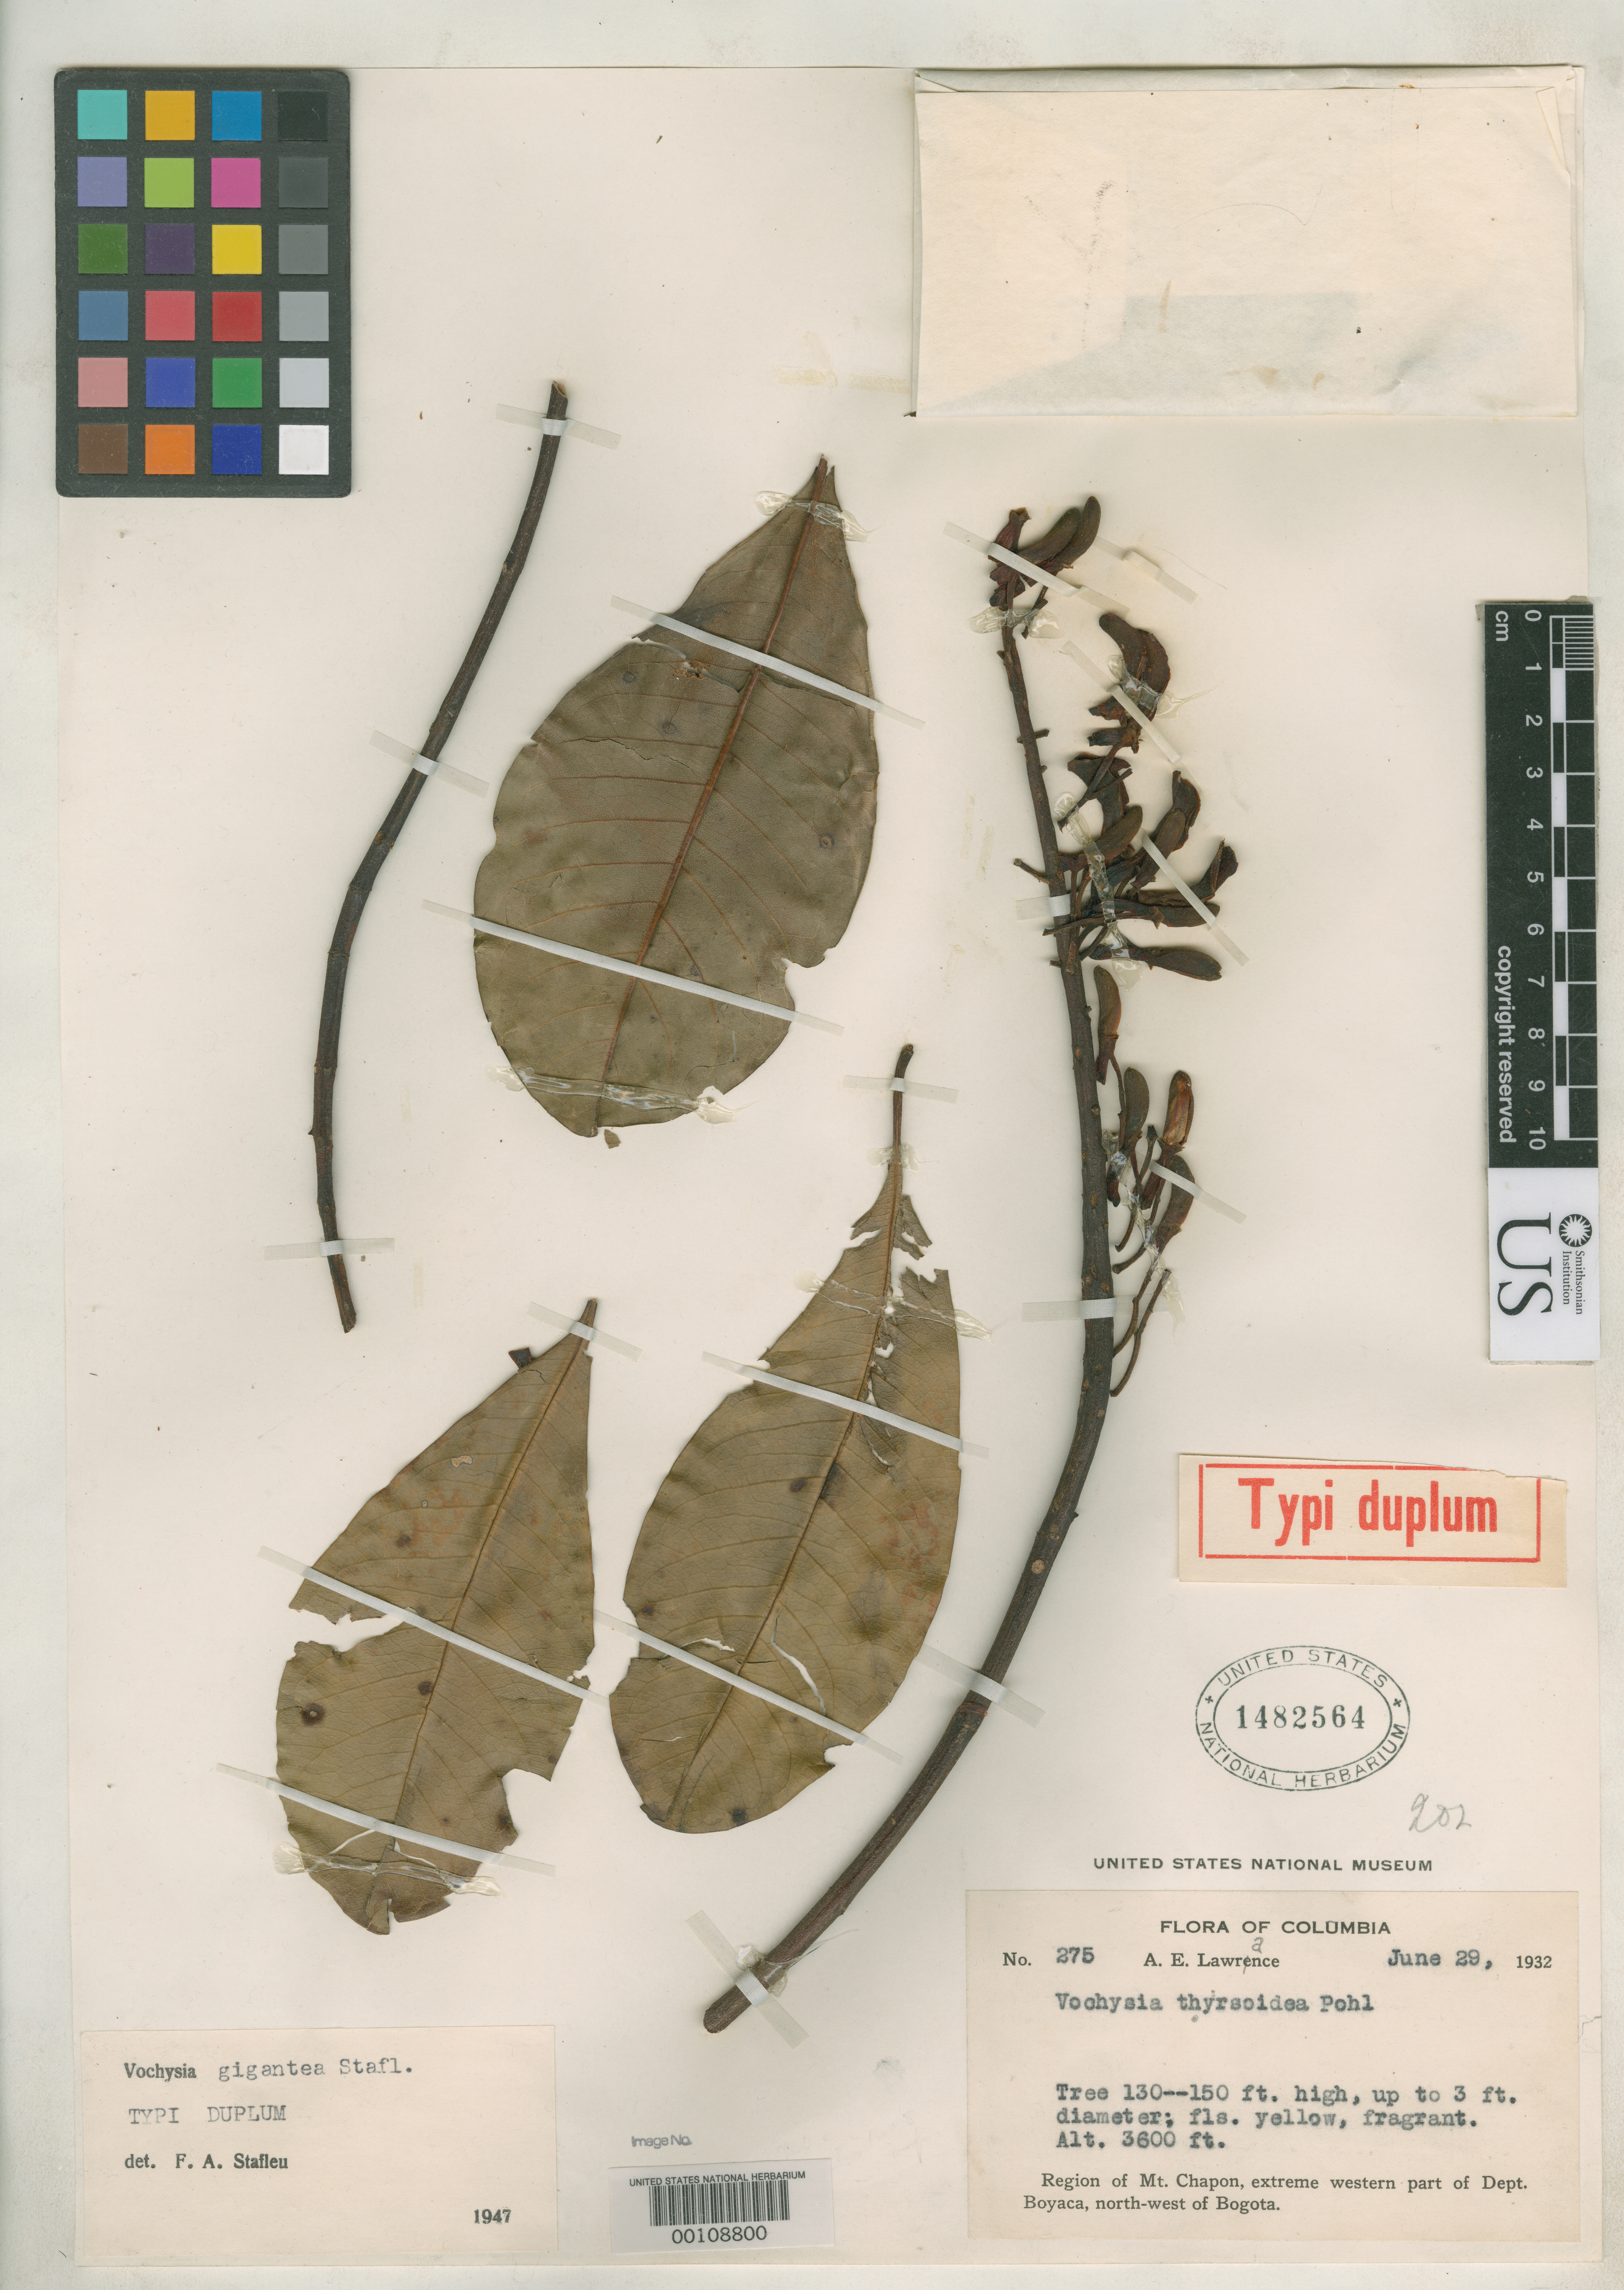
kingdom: Plantae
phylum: Tracheophyta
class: Magnoliopsida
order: Myrtales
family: Vochysiaceae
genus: Vochysia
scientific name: Vochysia gigantea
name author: Stafleu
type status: Isotype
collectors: A. Lawrance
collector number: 275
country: Colombia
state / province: Boyacá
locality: Mt. Chapon, Lawrance.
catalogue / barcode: US 1482564